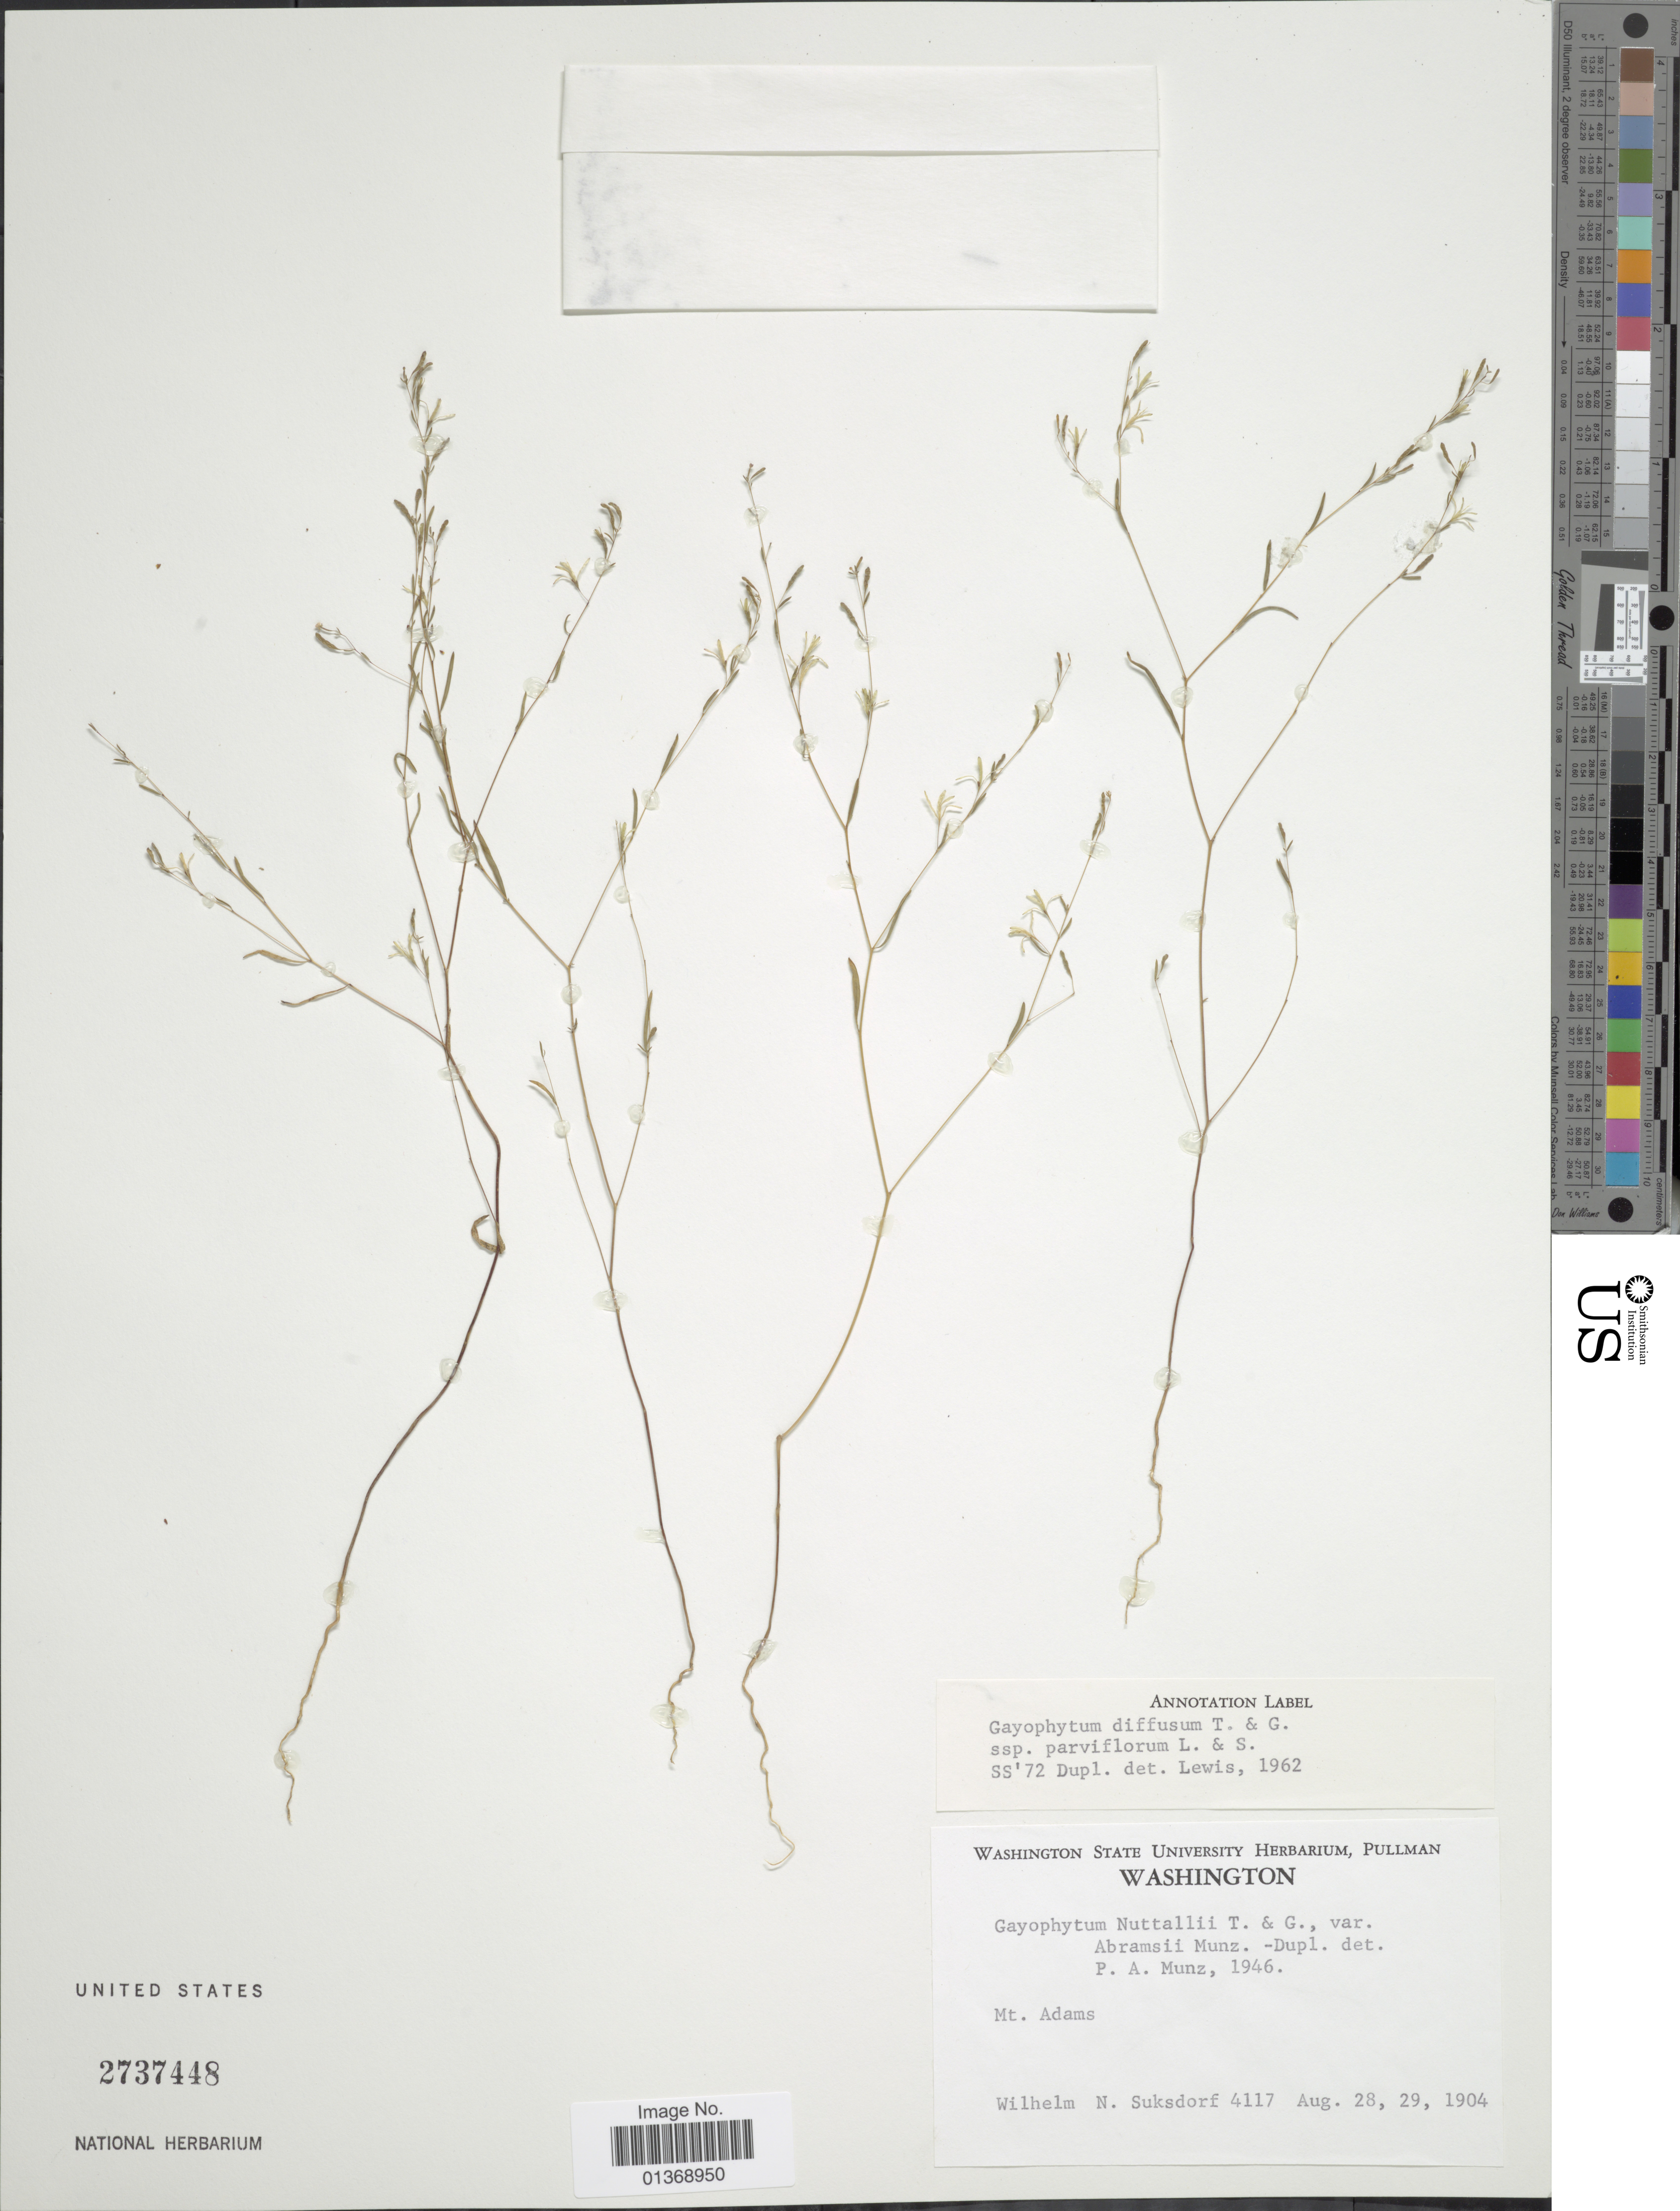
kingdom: Plantae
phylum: Tracheophyta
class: Magnoliopsida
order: Myrtales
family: Onagraceae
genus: Gayophytum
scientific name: Gayophytum diffusum subsp. parviflorum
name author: F. H. Lewis & Szweyk.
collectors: W. N. Suksdorf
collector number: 4117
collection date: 1904-08-28/1904-08-29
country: United States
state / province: Washington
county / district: Yakima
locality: Mt. Adams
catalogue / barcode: US 2737448